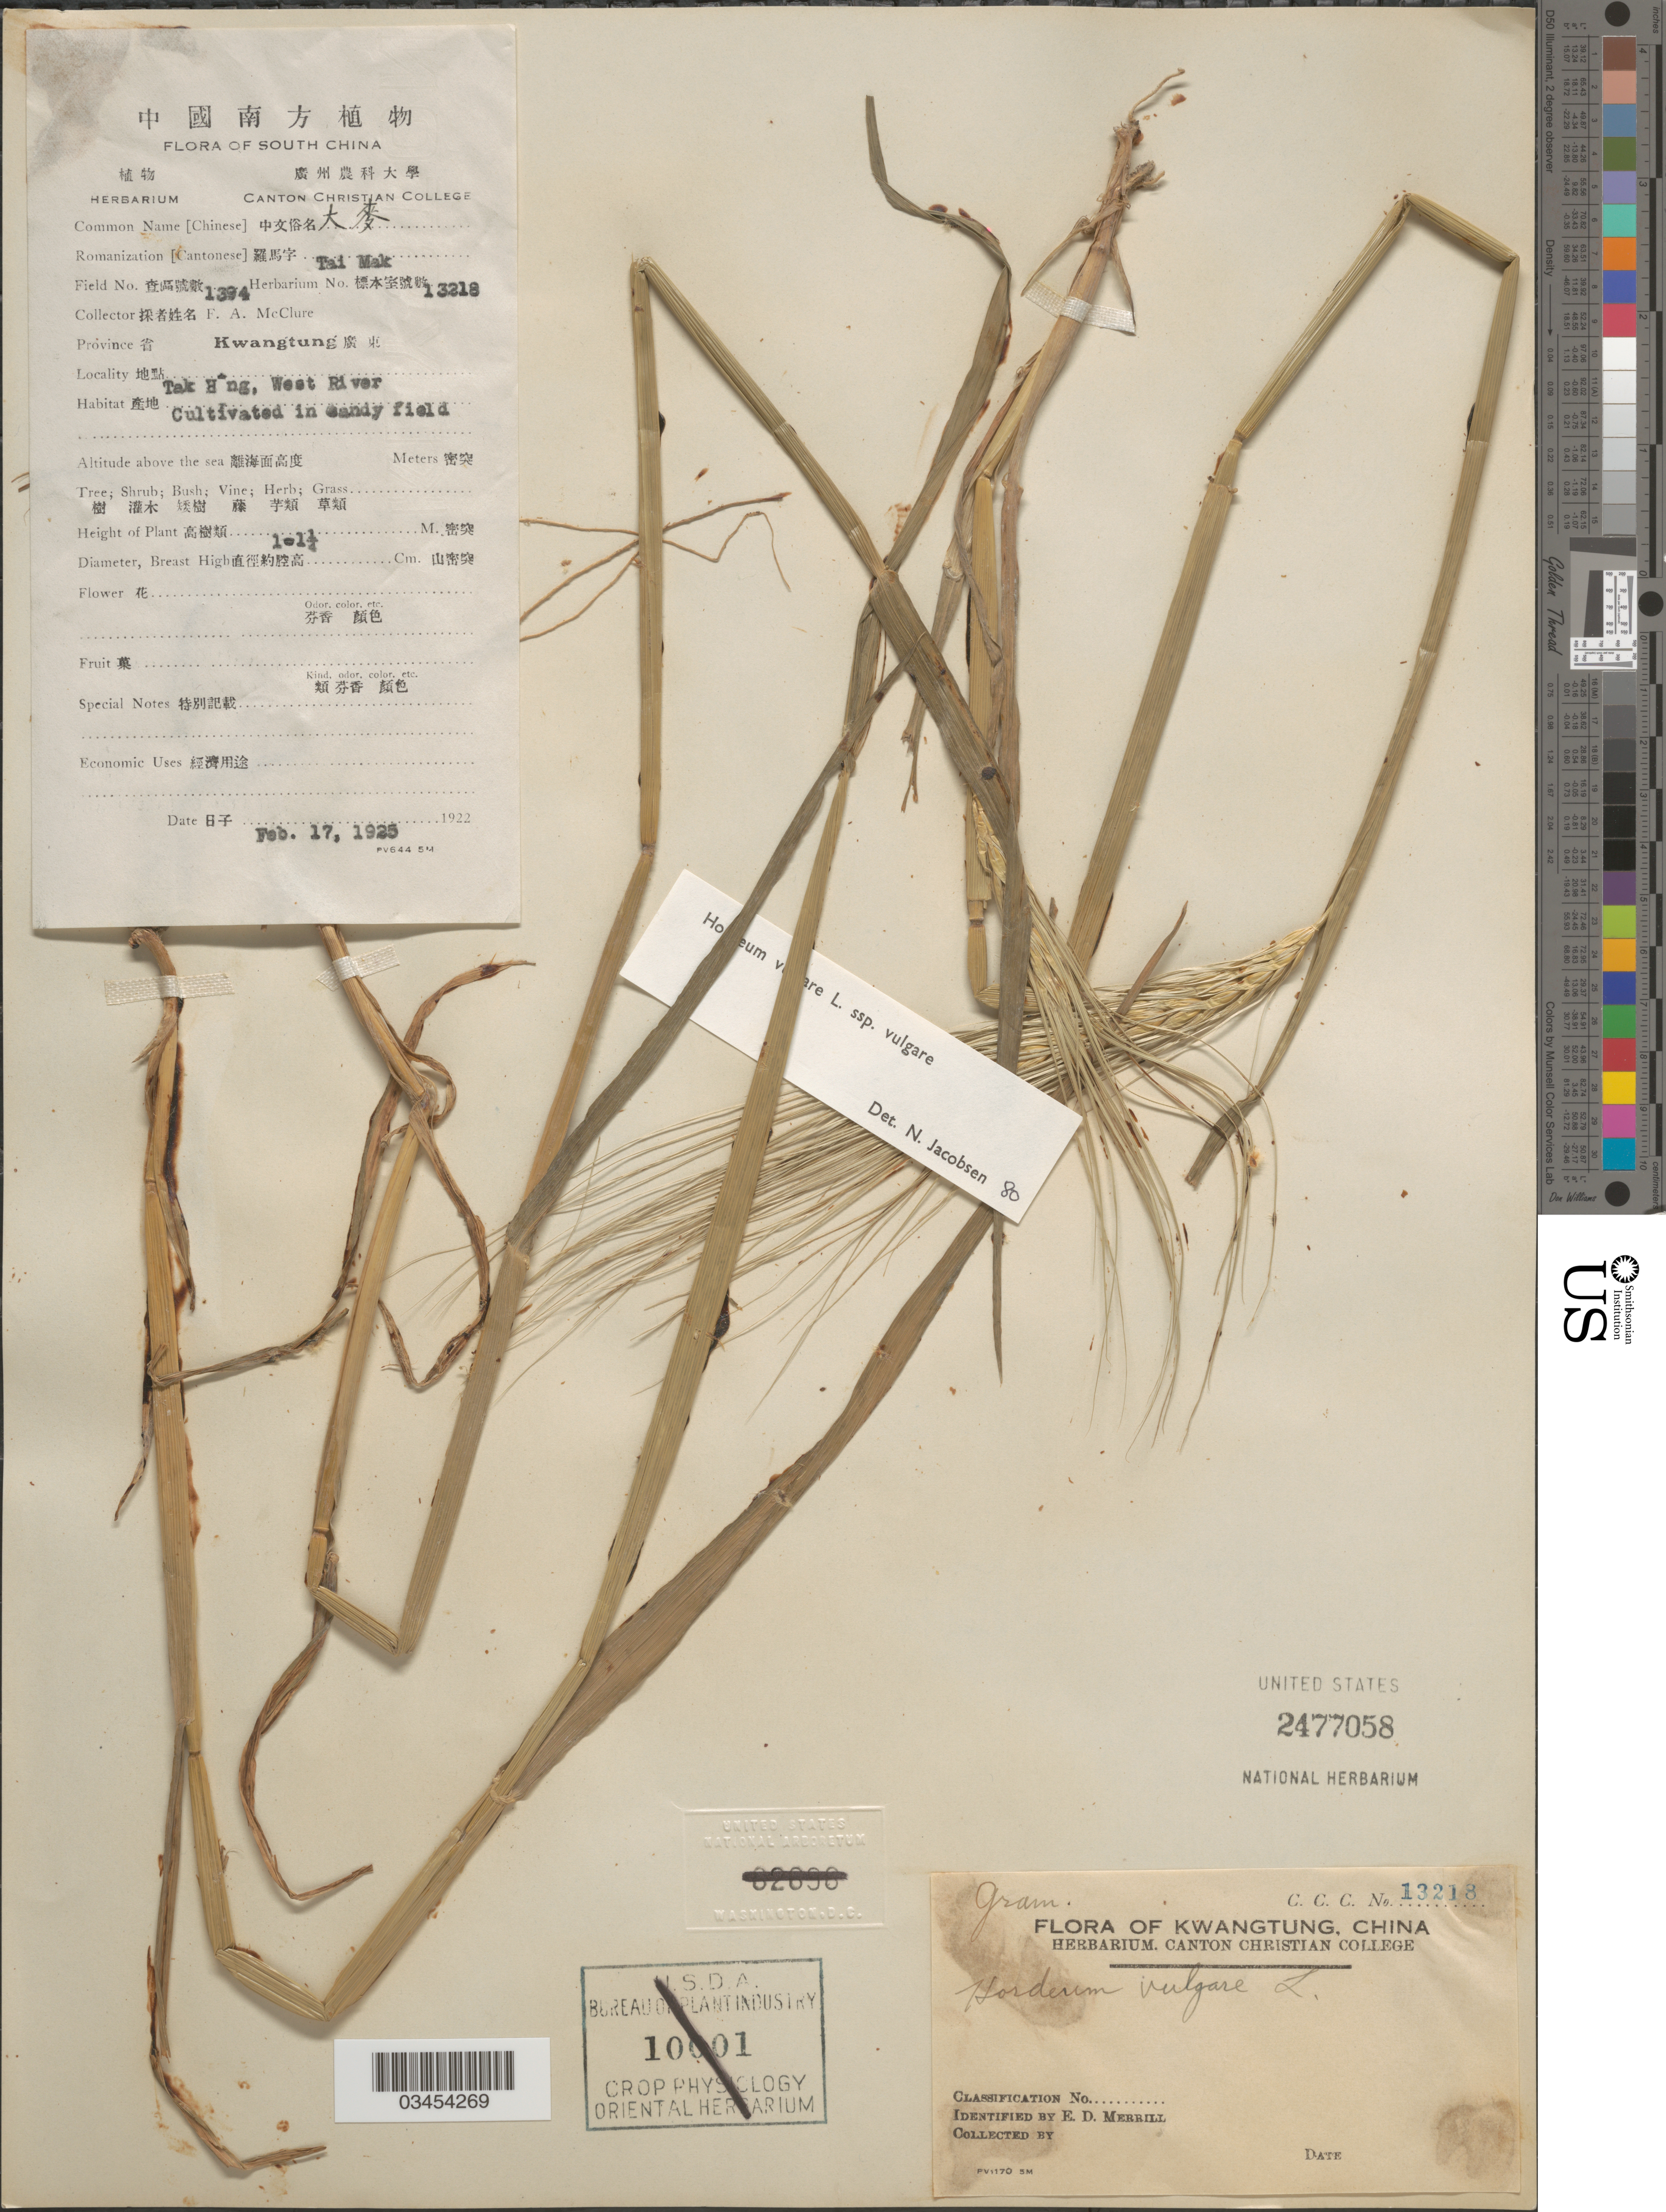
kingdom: Plantae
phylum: Tracheophyta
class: Liliopsida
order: Poales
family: Poaceae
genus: Hordeum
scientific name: Hordeum vulgare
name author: L.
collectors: F. A. McClure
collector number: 1394/13218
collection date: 1925-02-17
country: China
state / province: Guangdong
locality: South China. Province Kwangtung. Tak H [illegible text]ng, West River.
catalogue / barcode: US 2477058